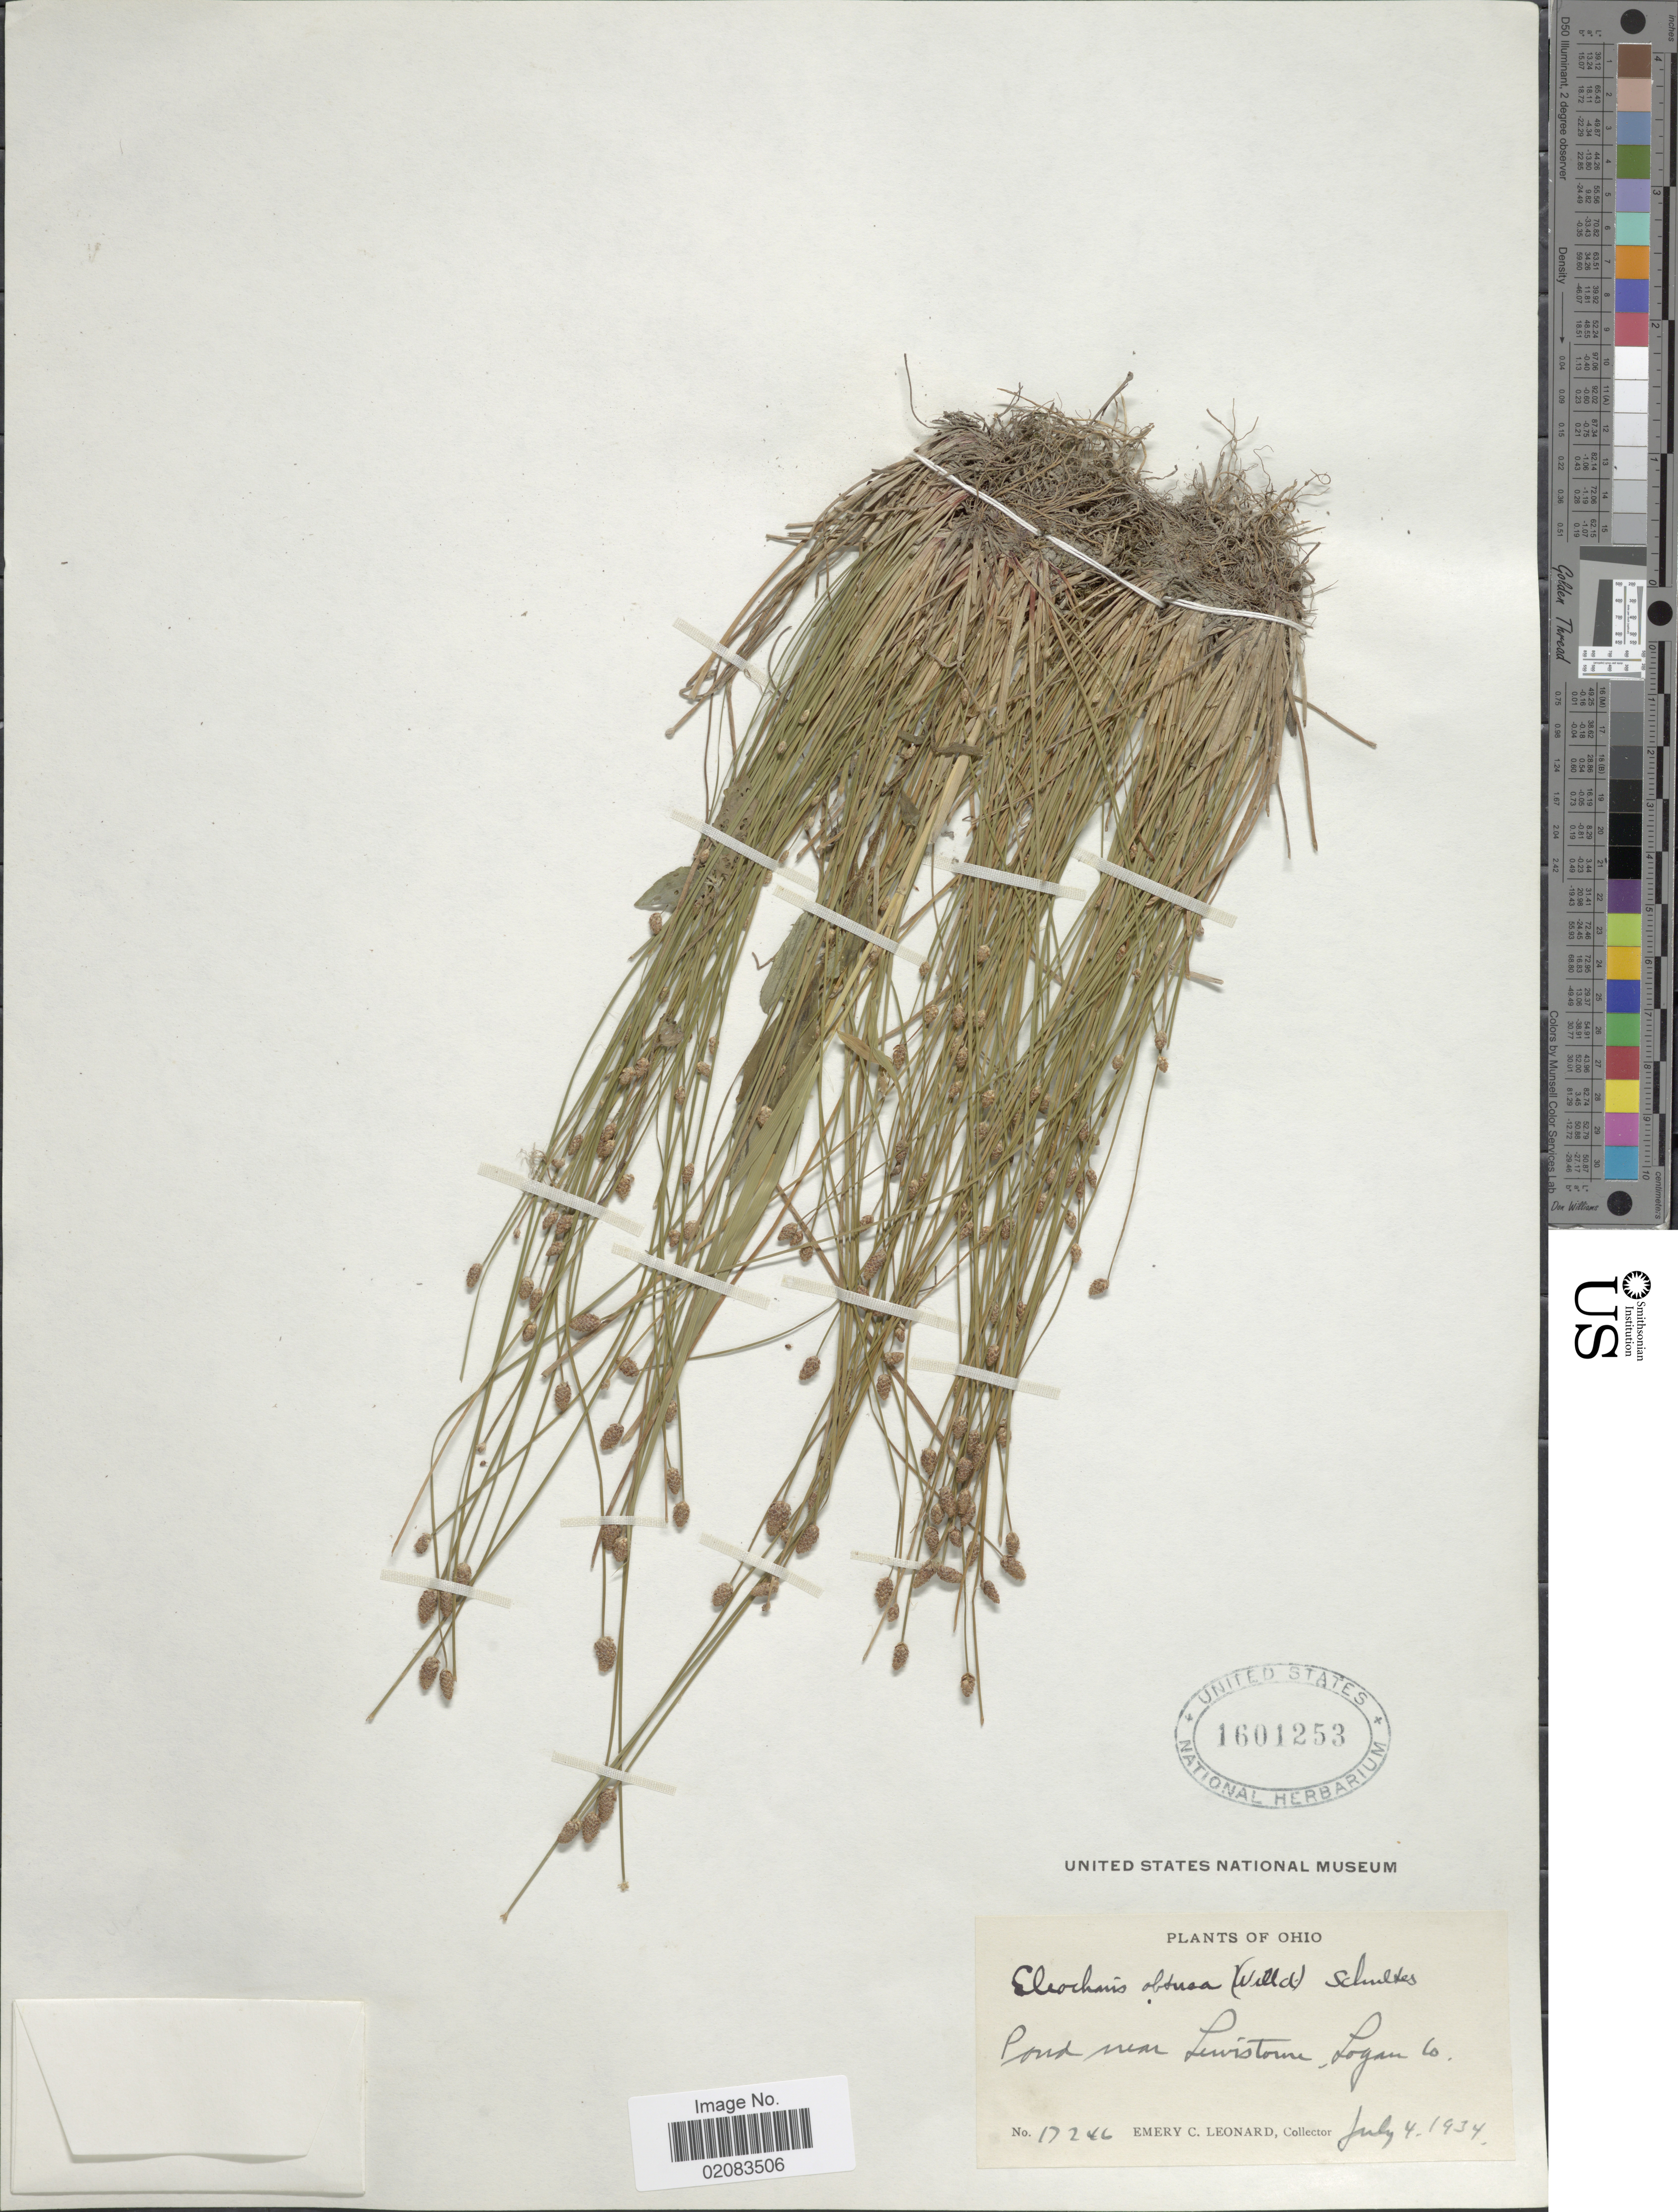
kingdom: Plantae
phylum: Tracheophyta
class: Liliopsida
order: Poales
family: Cyperaceae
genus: Eleocharis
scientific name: Eleocharis obtusa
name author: (Willd.) Schult.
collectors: E. C. Leonard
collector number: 17246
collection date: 1934-07-04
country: United States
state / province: Ohio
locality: Pond near Lewiston, Logan Co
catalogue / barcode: US 1601253